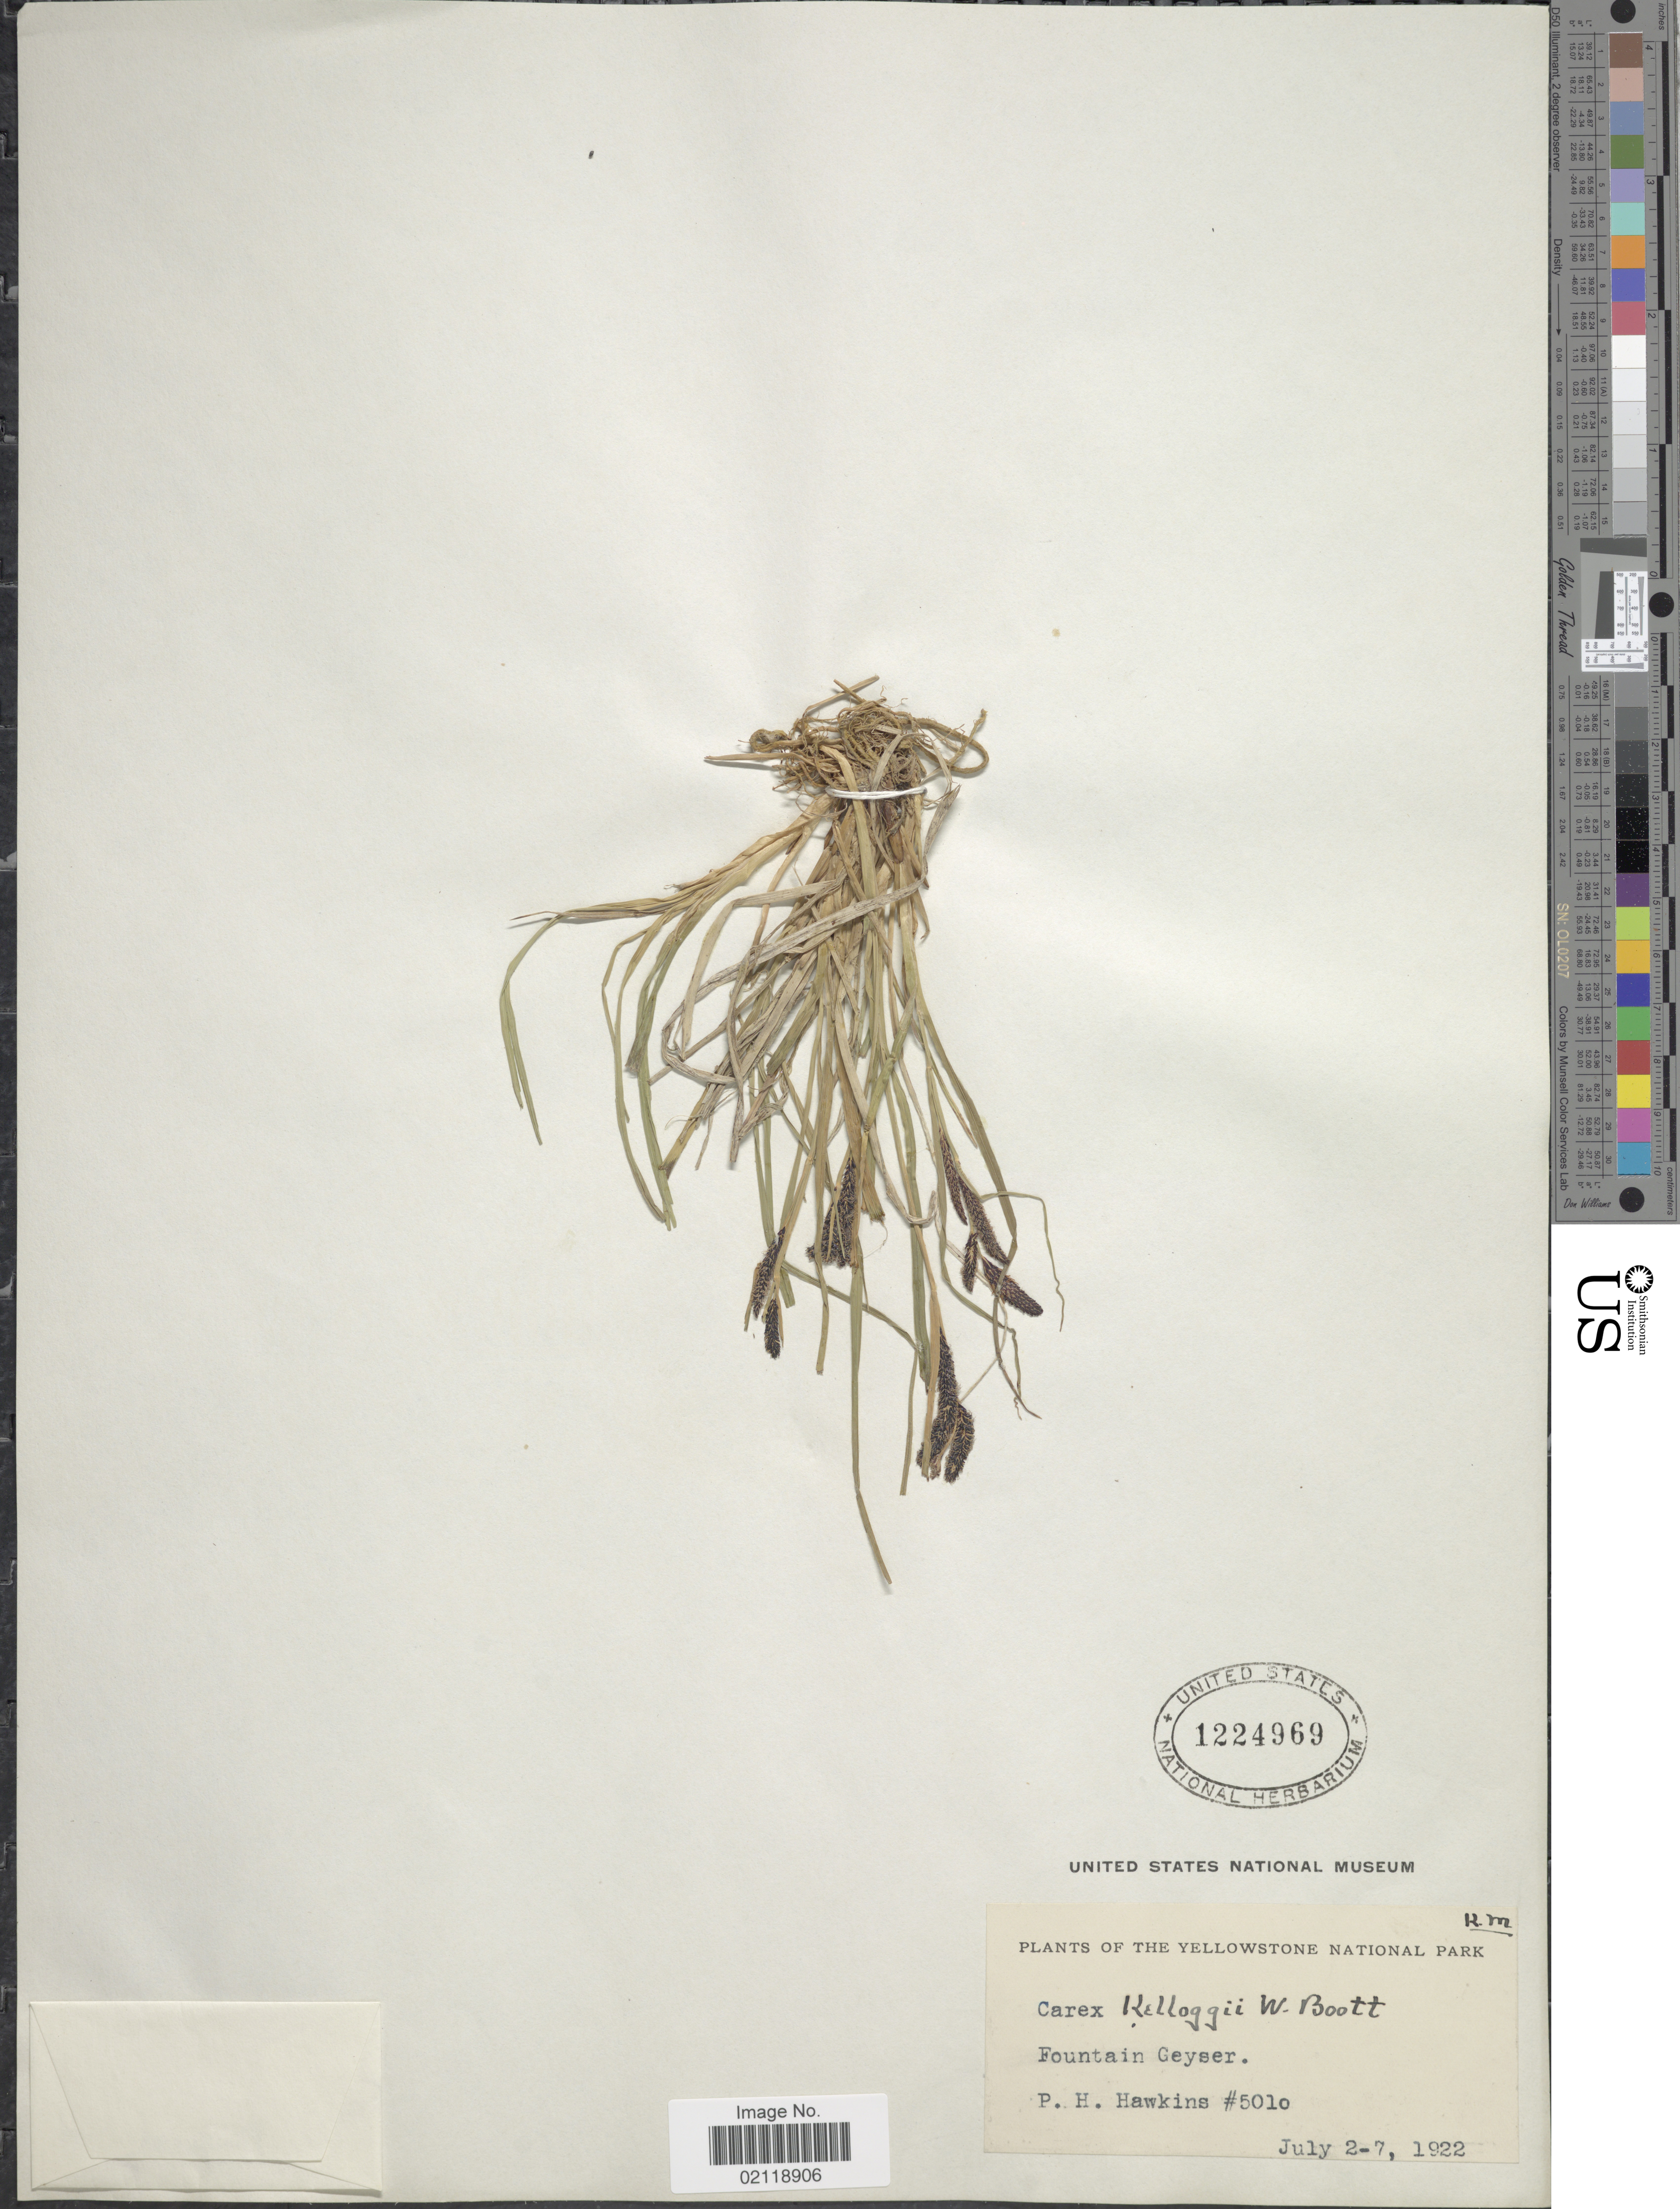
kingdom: Plantae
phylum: Tracheophyta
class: Liliopsida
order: Poales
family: Cyperaceae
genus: Carex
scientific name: Carex kelloggii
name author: W. Boott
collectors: P. Hawkins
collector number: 5010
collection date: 1922-07-02/1922-07-07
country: United States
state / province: Wyoming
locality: The Yellowstone National Park, Fountain Geyser.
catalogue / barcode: US 1224969